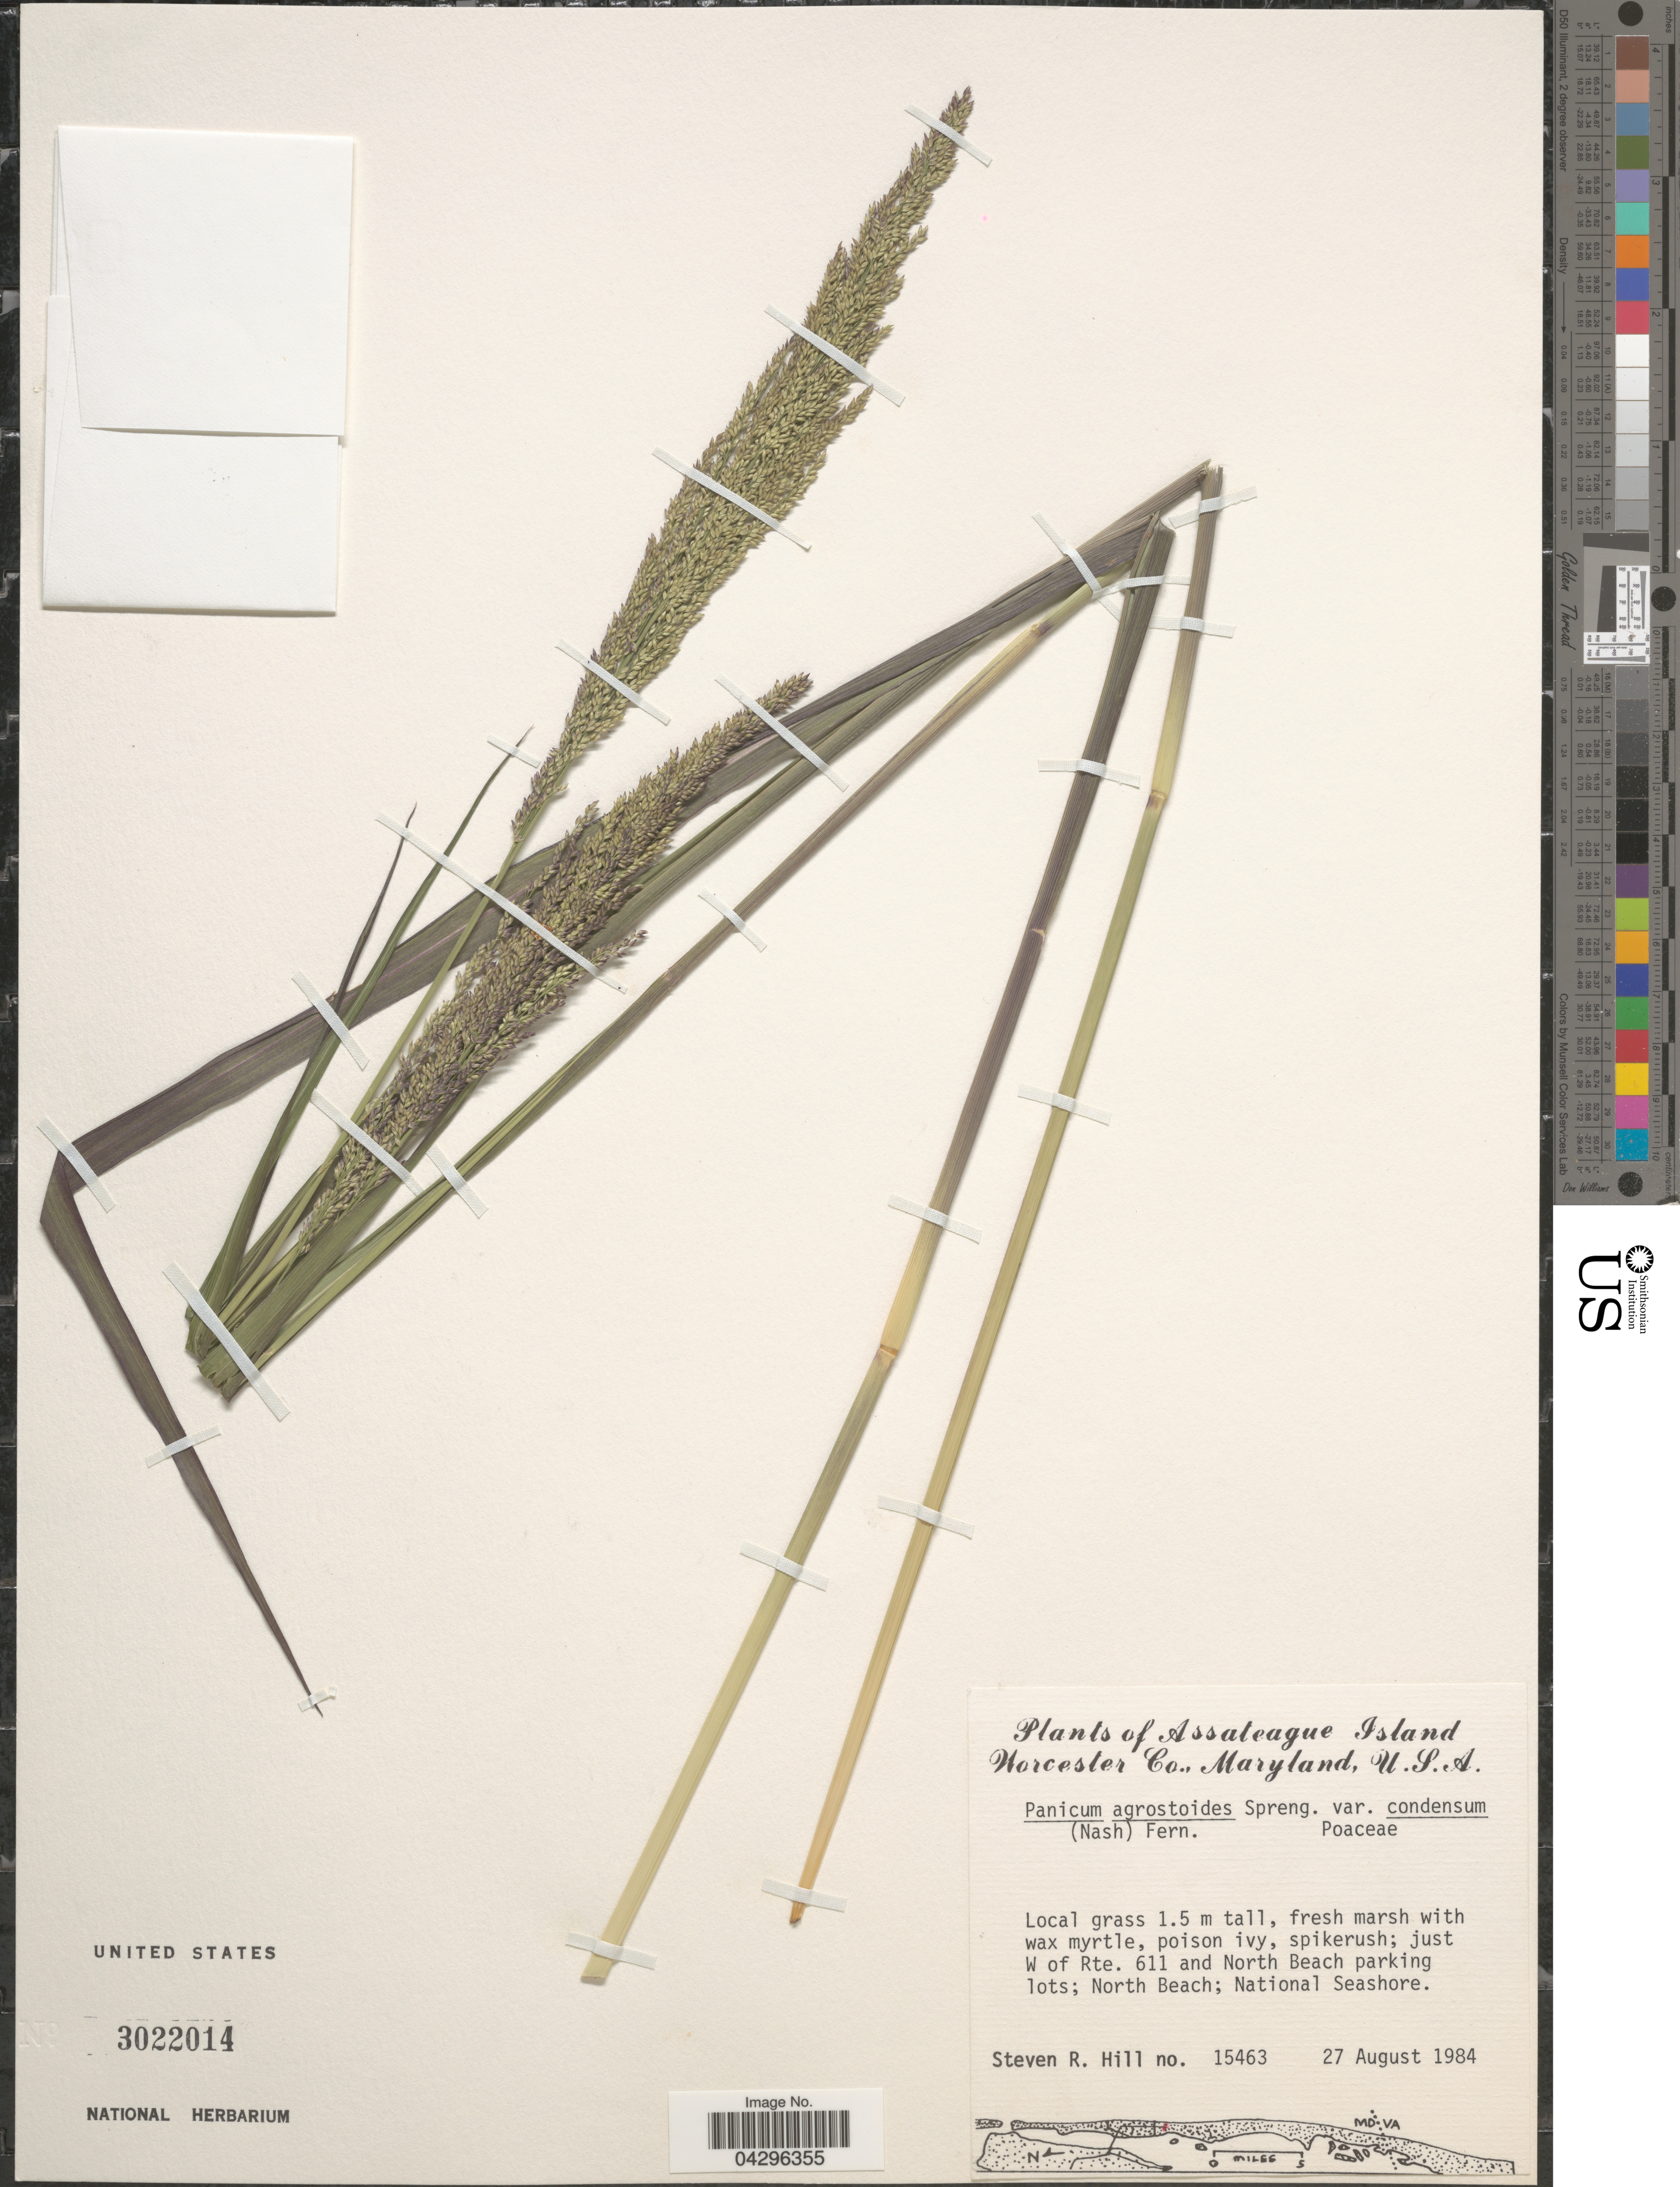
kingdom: Plantae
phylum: Tracheophyta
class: Liliopsida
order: Poales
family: Poaceae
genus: Panicum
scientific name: Panicum rigidulum var. rigidulum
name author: Bosc ex Nees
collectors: S. R. Hill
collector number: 15463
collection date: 1984-08-27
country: United States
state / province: Maryland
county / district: Worcester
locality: Assaleague Island. Worcester Co., U.P.A. Just W of Rte. 611 and North Beach parking lots; North Beach; National Seashore.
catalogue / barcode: US 3022014